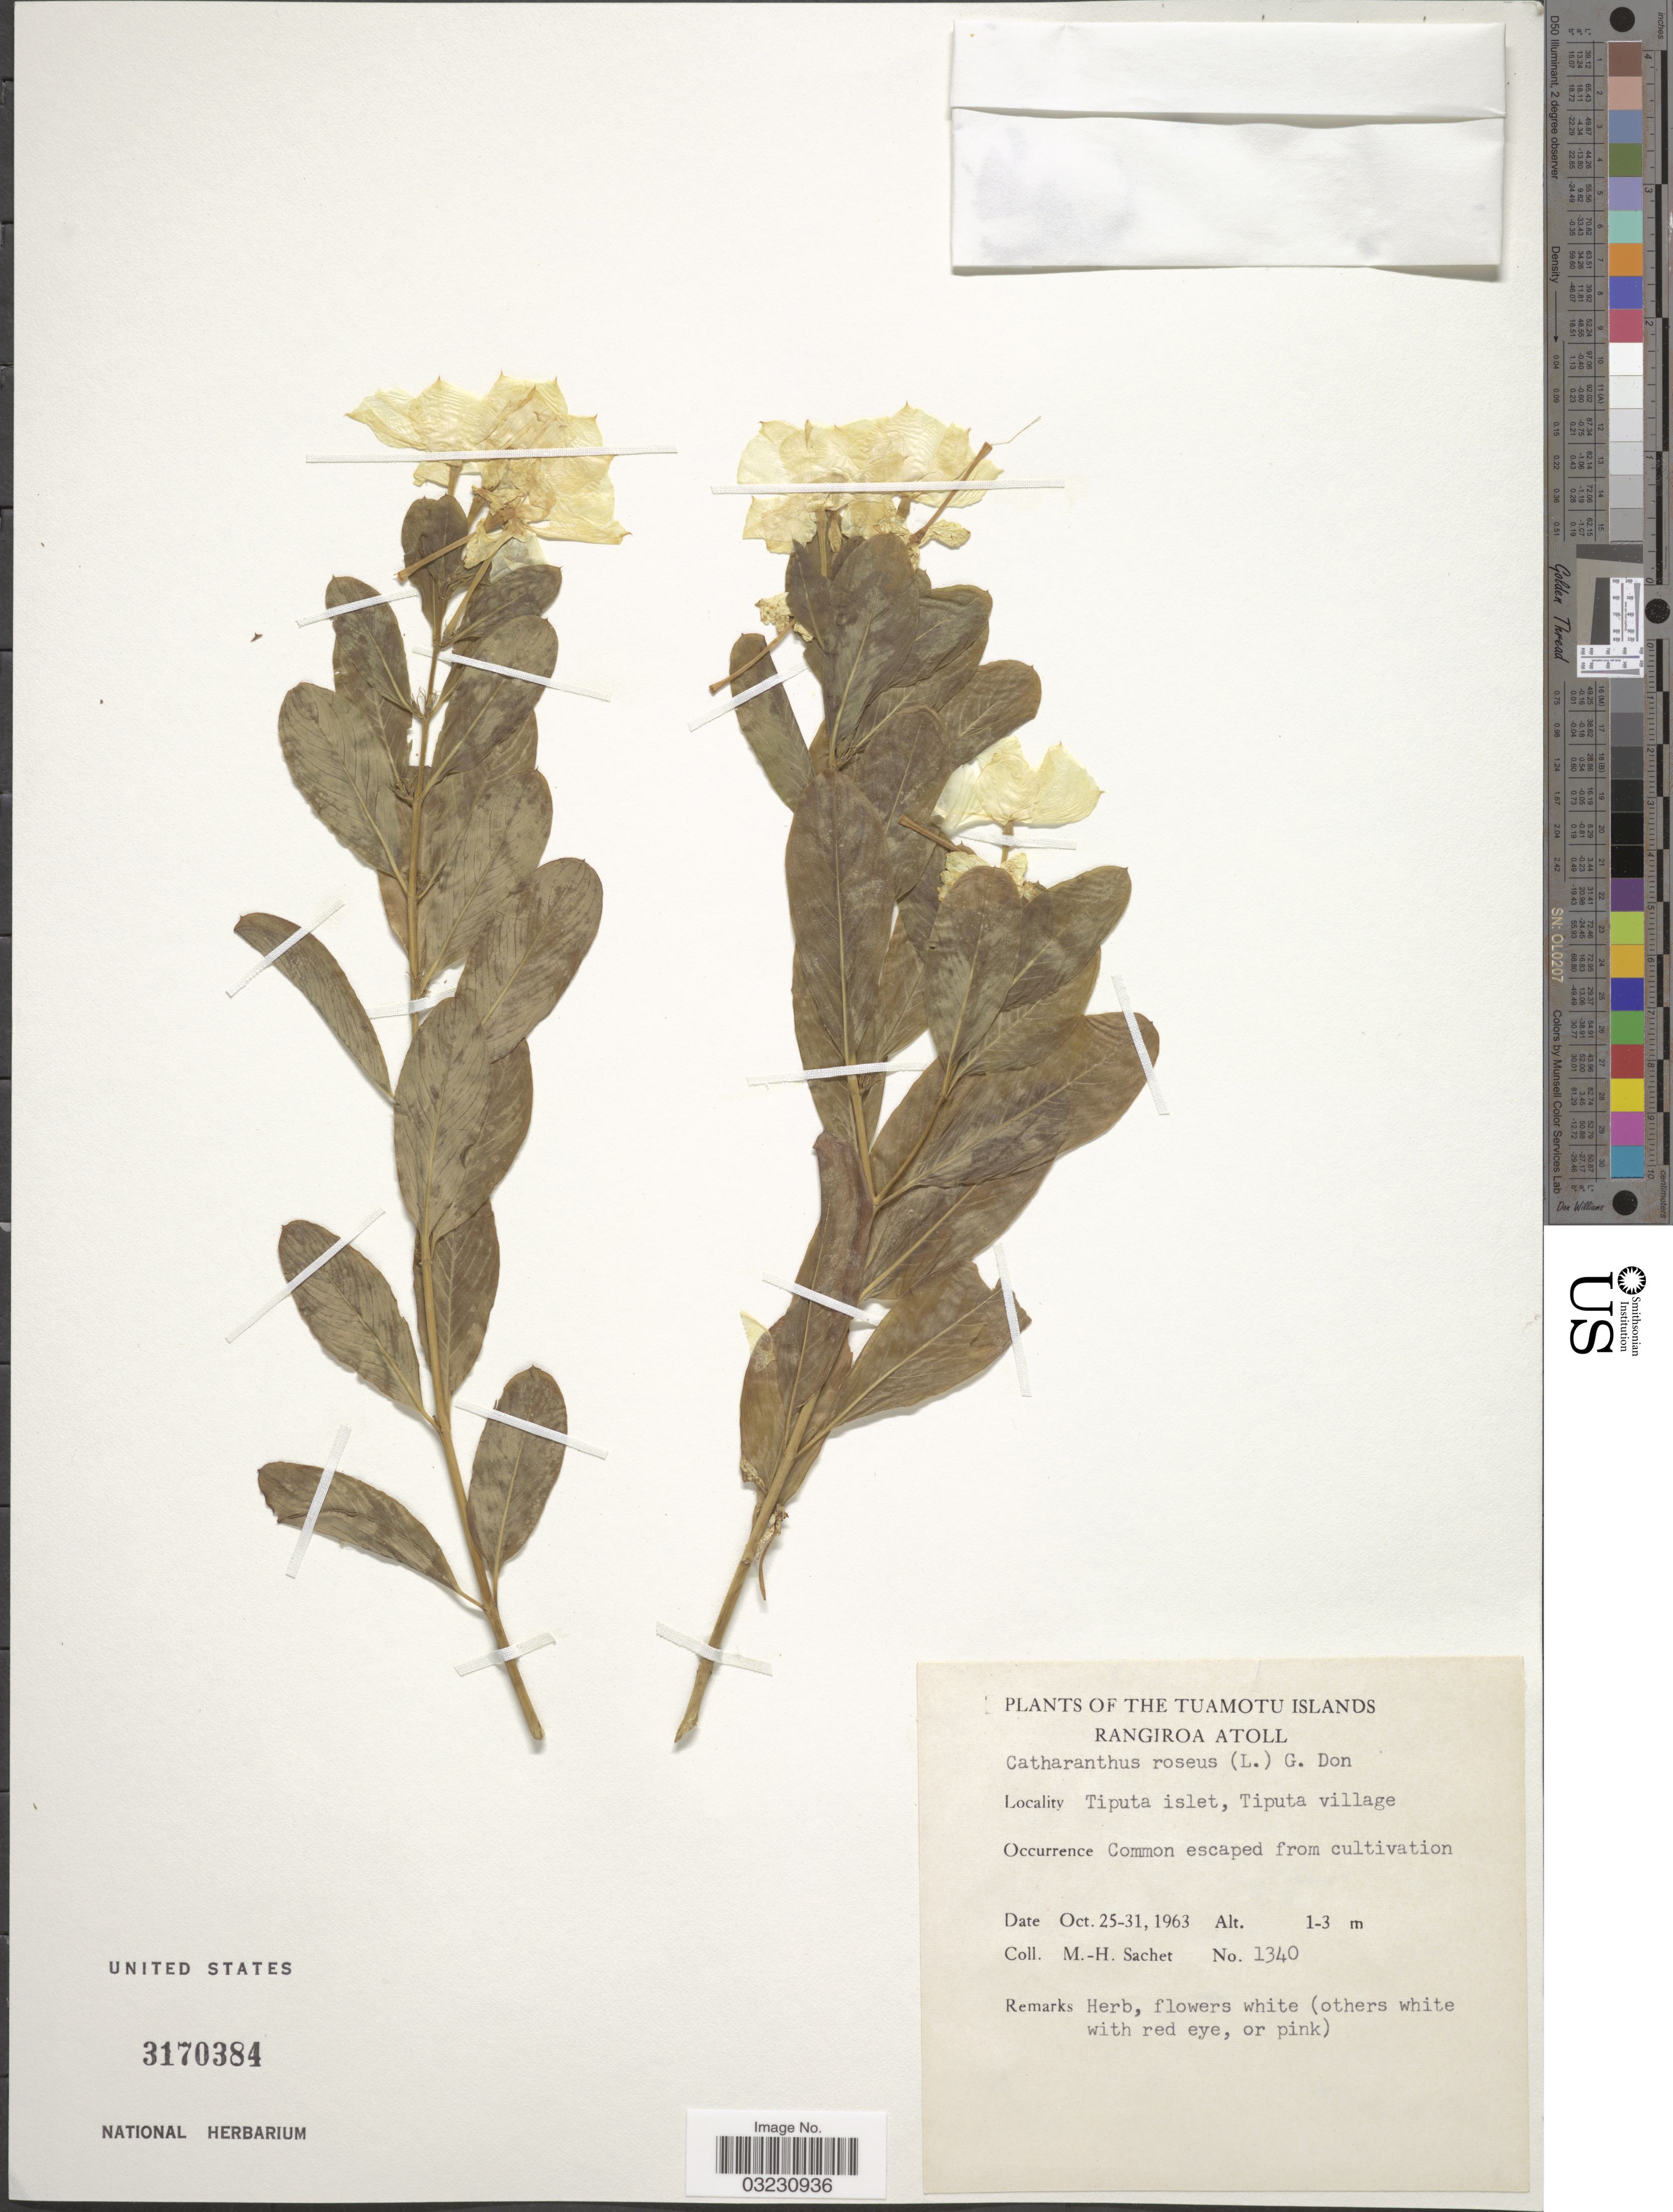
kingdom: Plantae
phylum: Tracheophyta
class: Magnoliopsida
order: Gentianales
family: Apocynaceae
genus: Catharanthus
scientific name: Catharanthus roseus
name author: (L.) G. Don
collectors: M.-H. Sachet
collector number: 1340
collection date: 1963-10-25/1963-10-31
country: French Polynesia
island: Rangiroa [Deans] Atoll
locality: Tuamotu Islands. Rangiroa Atoll. Tiputa islet, Tiputa village.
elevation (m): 1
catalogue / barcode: US 3170384